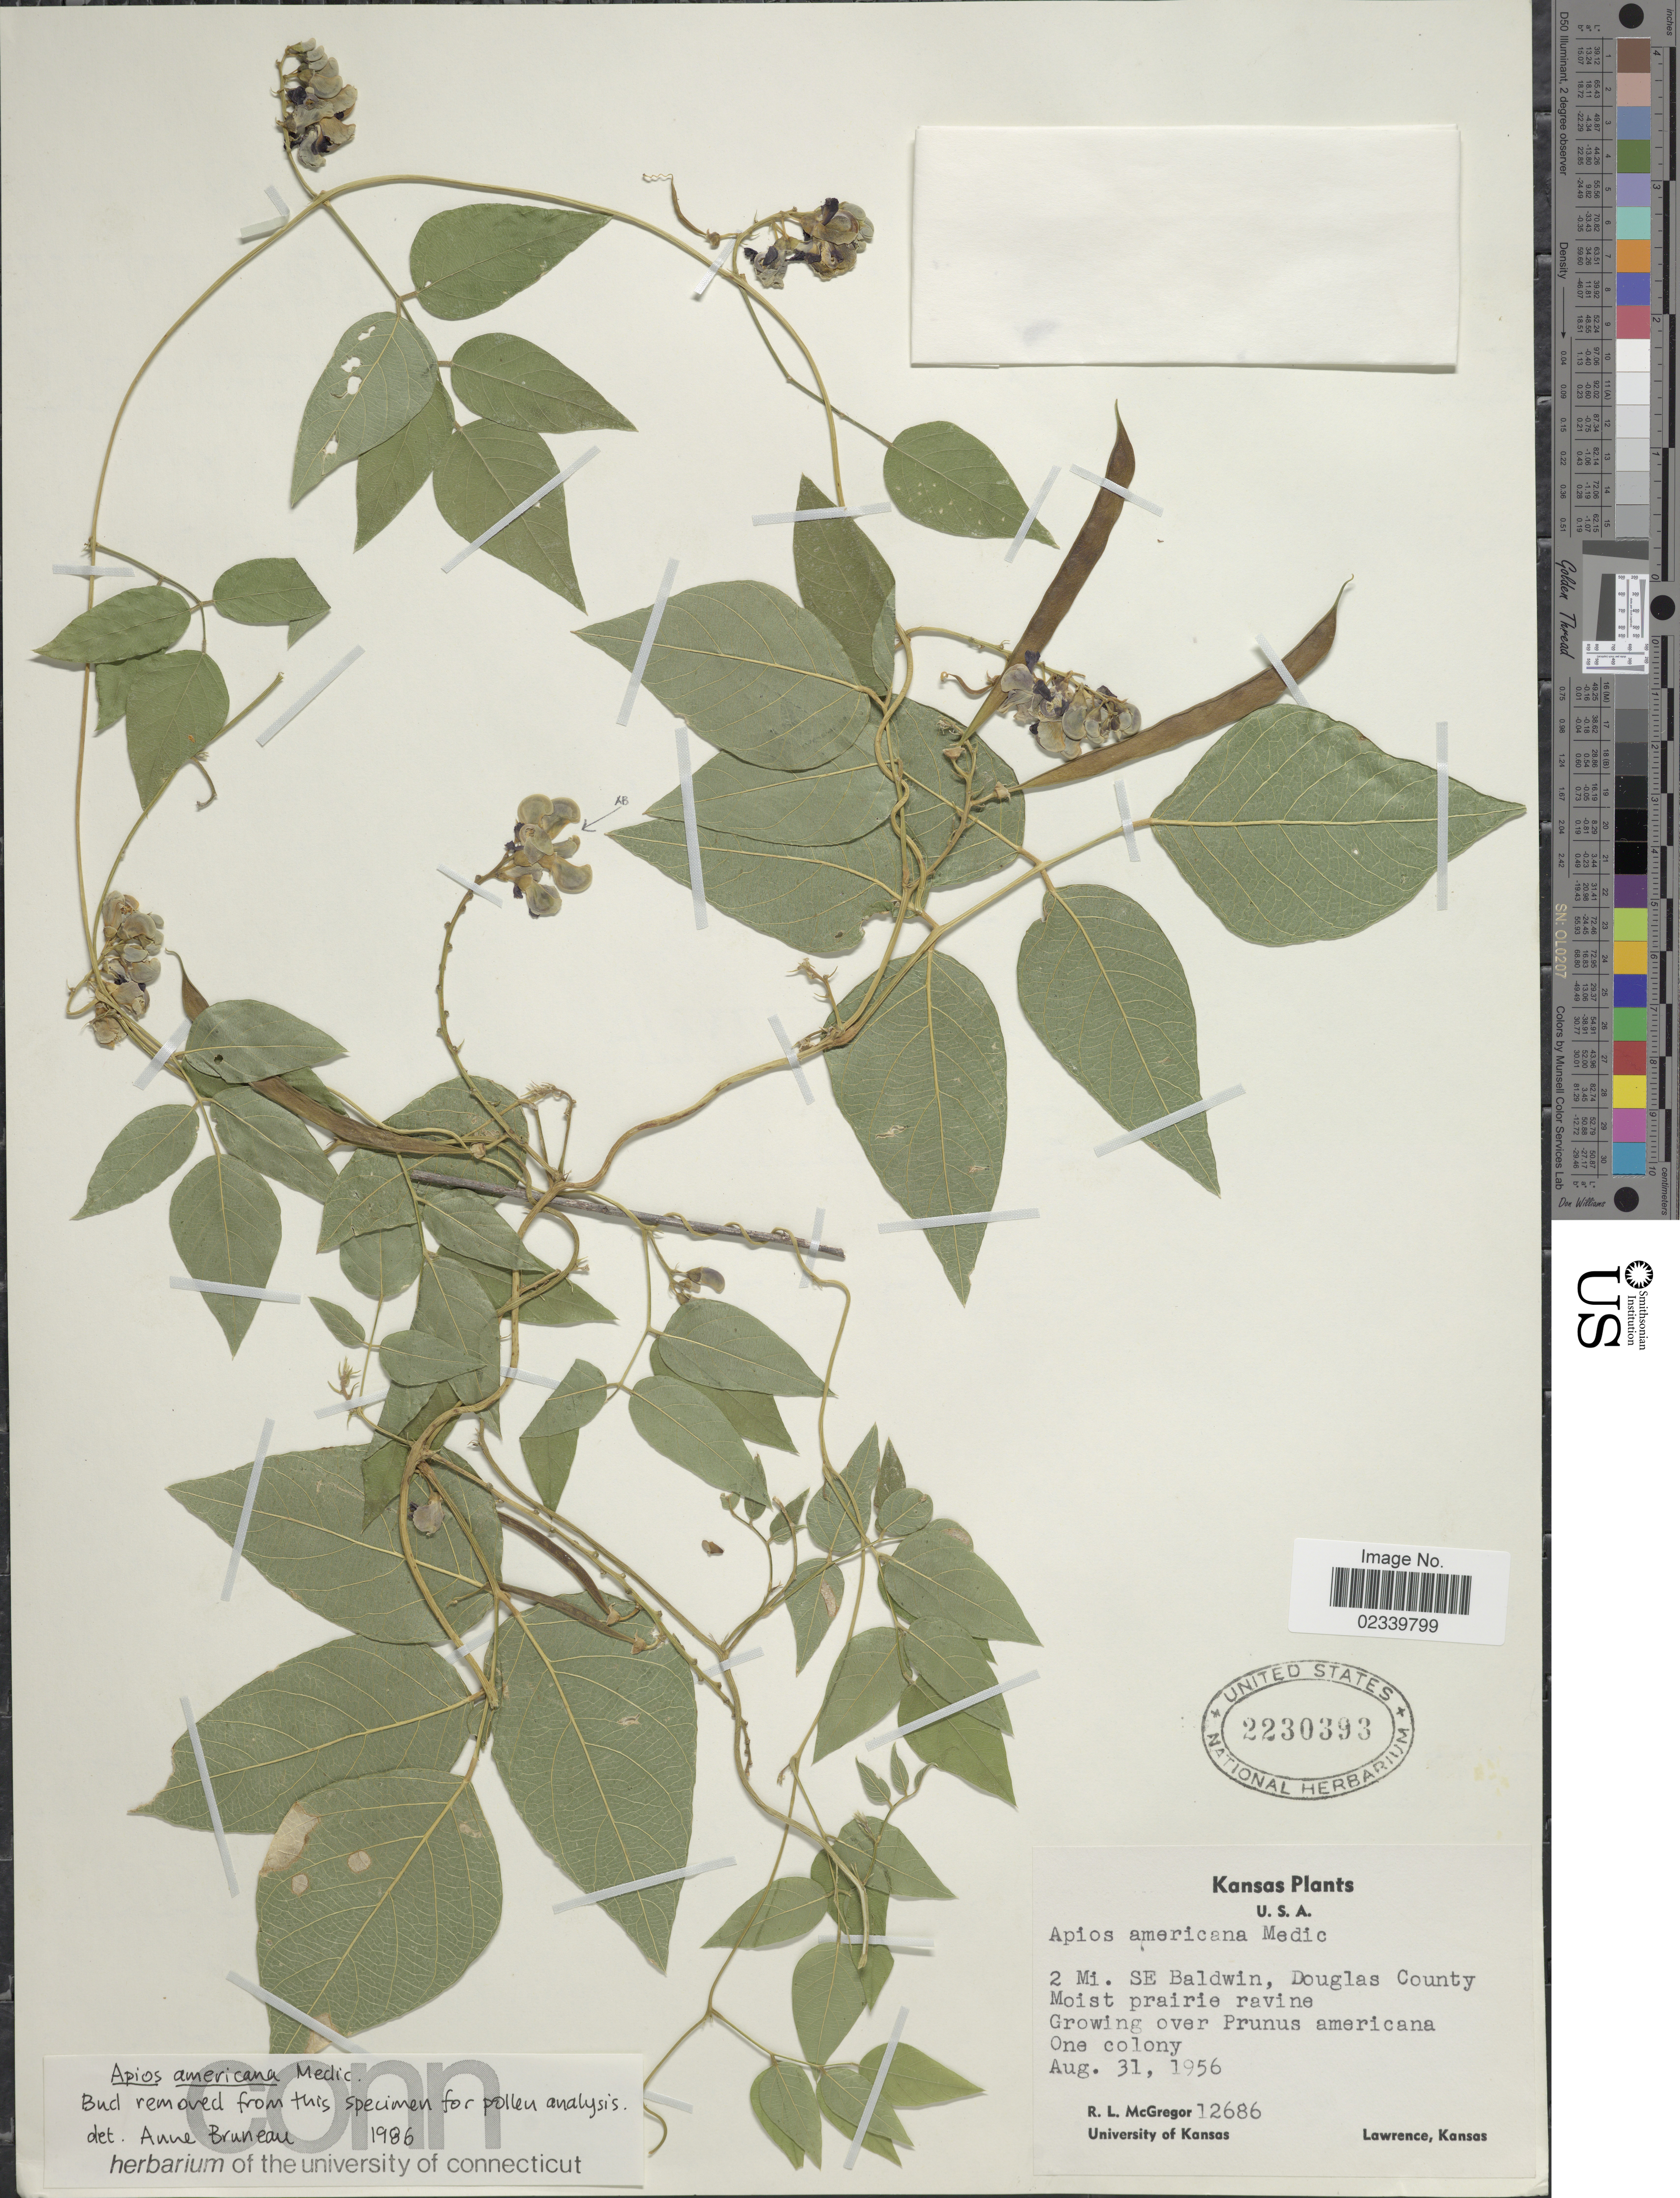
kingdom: Plantae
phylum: Tracheophyta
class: Magnoliopsida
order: Fabales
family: Fabaceae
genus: Apios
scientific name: Apios americana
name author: Medik.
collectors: R. McGregor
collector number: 12686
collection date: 1956-08-31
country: United States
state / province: Kansas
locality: Kansas, 2 Mi. SE Baldwin, Douglas County Moist prairie ravine. Lawrence Kansas.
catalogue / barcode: US 2230393